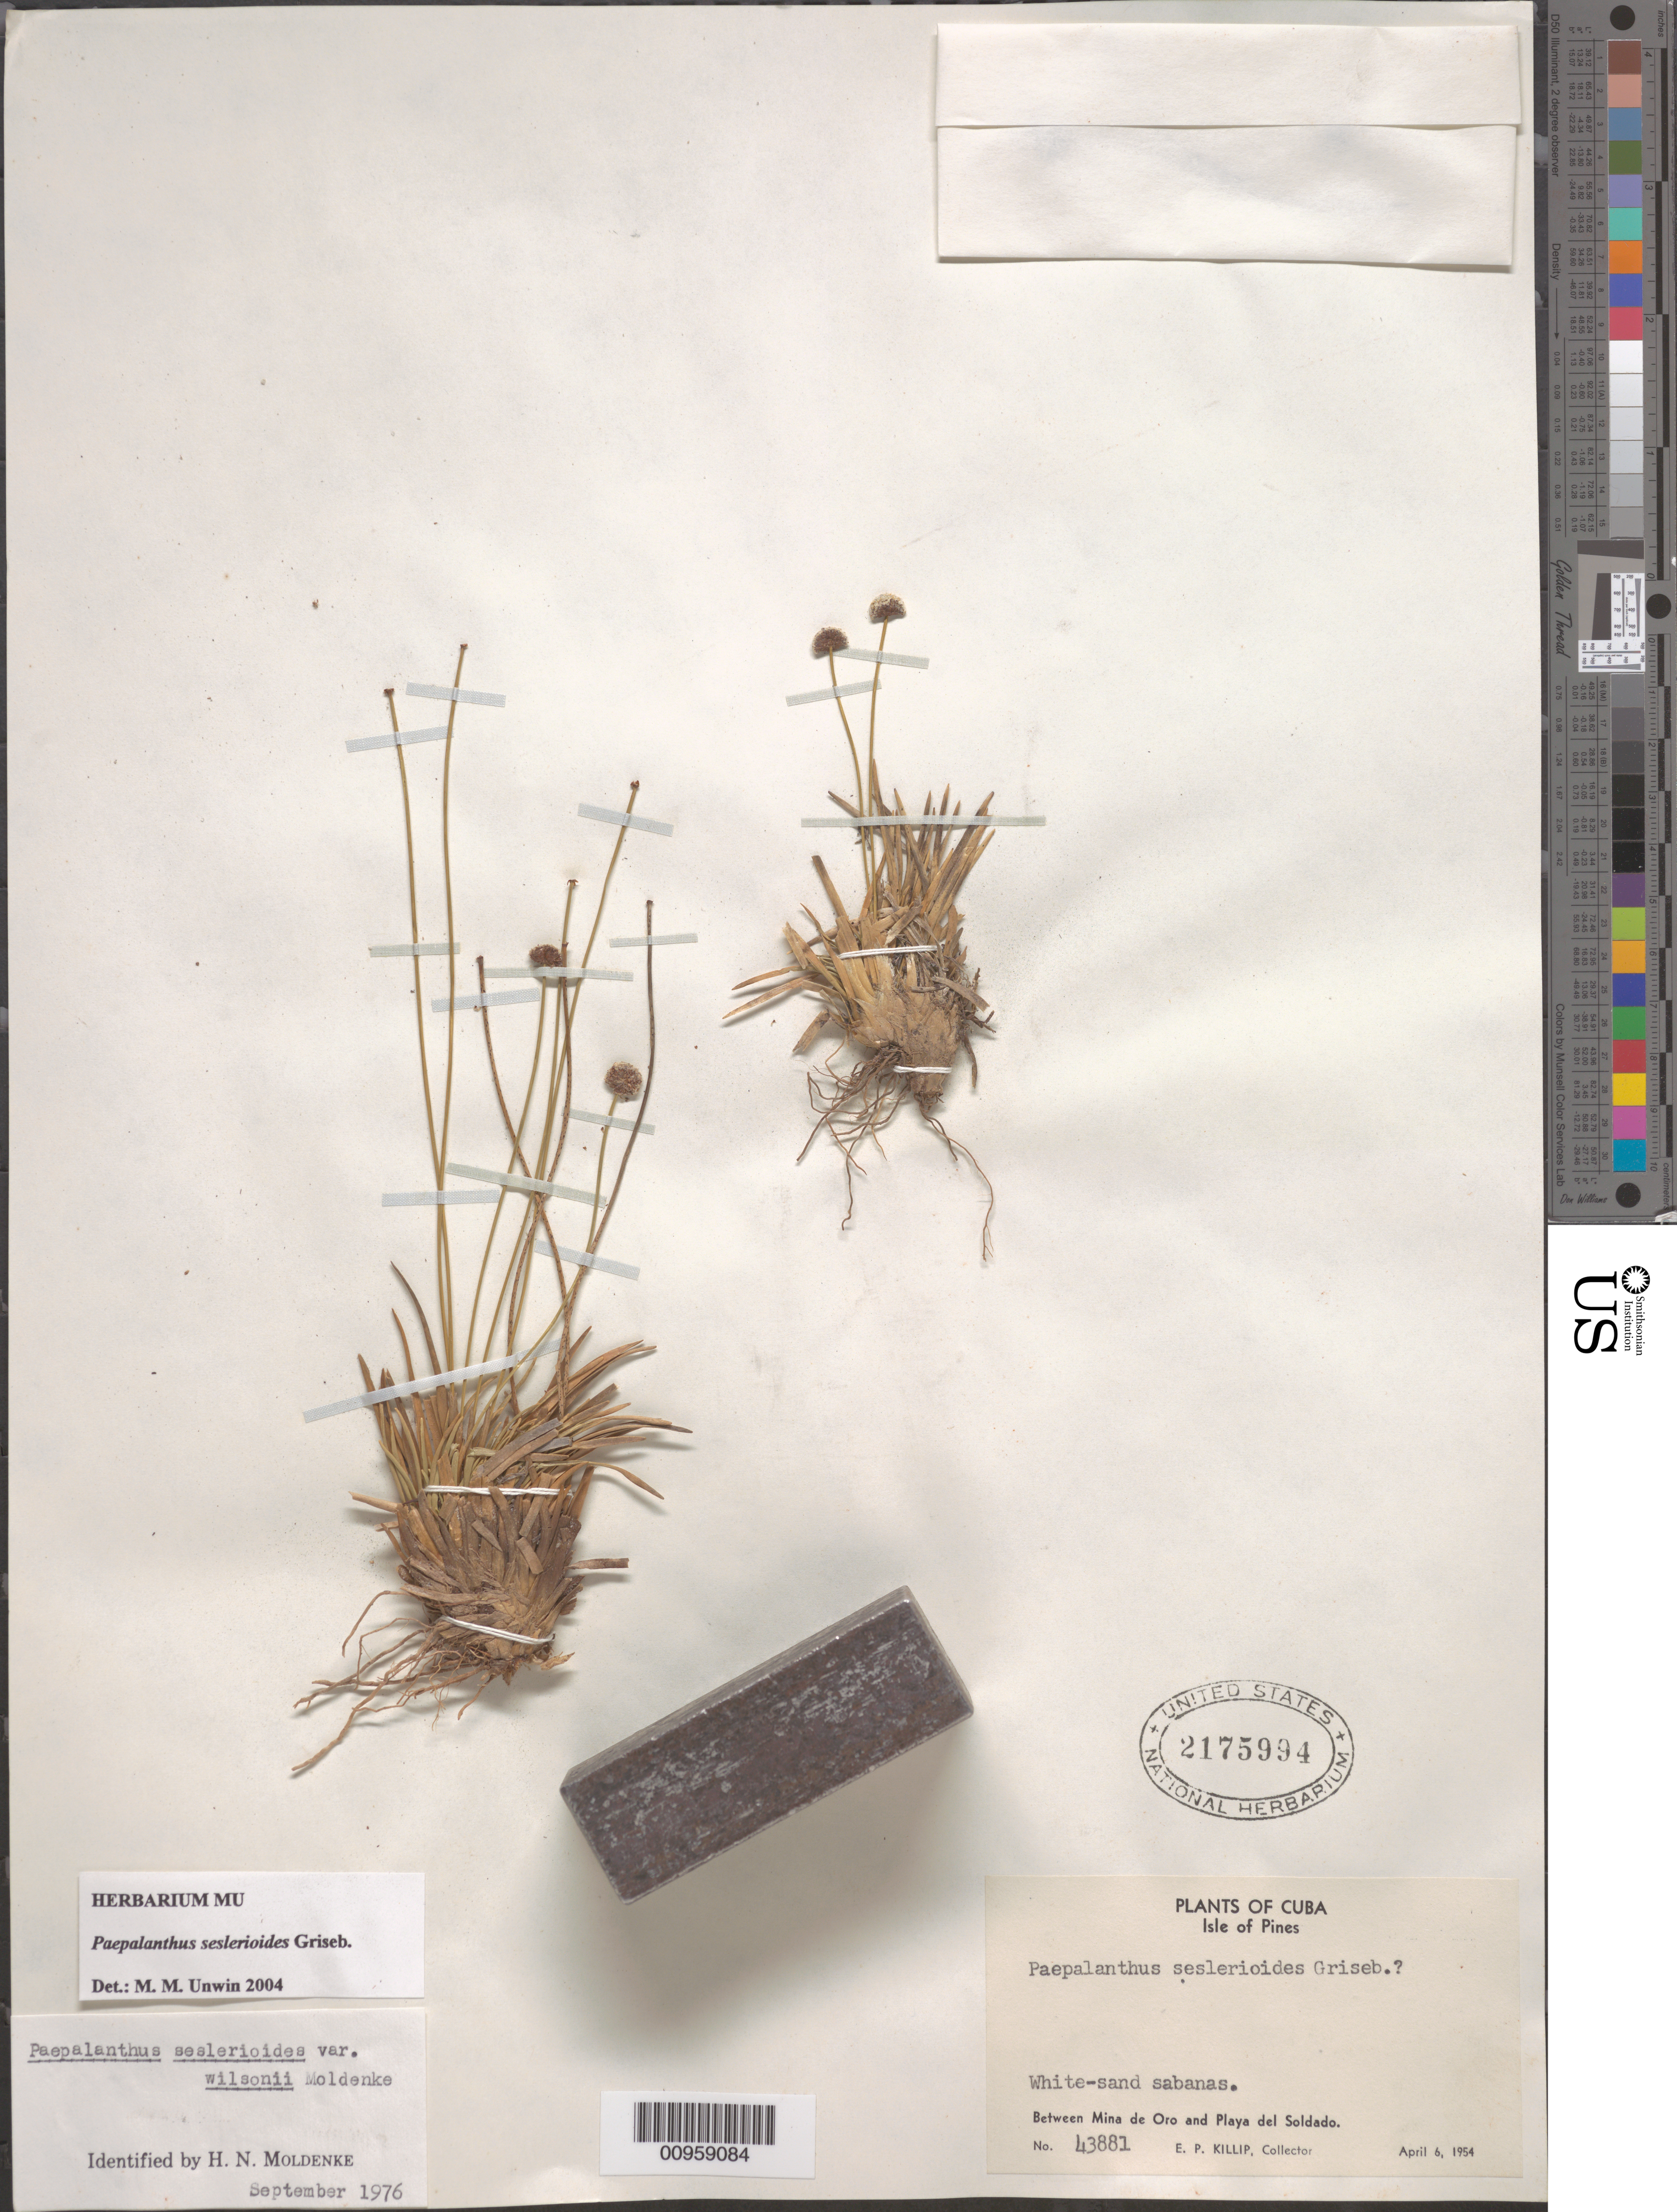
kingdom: Plantae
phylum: Tracheophyta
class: Liliopsida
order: Poales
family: Eriocaulaceae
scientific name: Giuliettia seslerioides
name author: (Griseb.) Andrino & Sano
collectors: E. P. Killip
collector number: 43881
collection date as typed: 06 Apr 1954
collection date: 1954-04-06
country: Cuba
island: Isla de la Juventud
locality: Isle of Pines, between Mina de Oro and Playa del Soldado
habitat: white-sand savannas.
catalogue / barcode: US 2175994